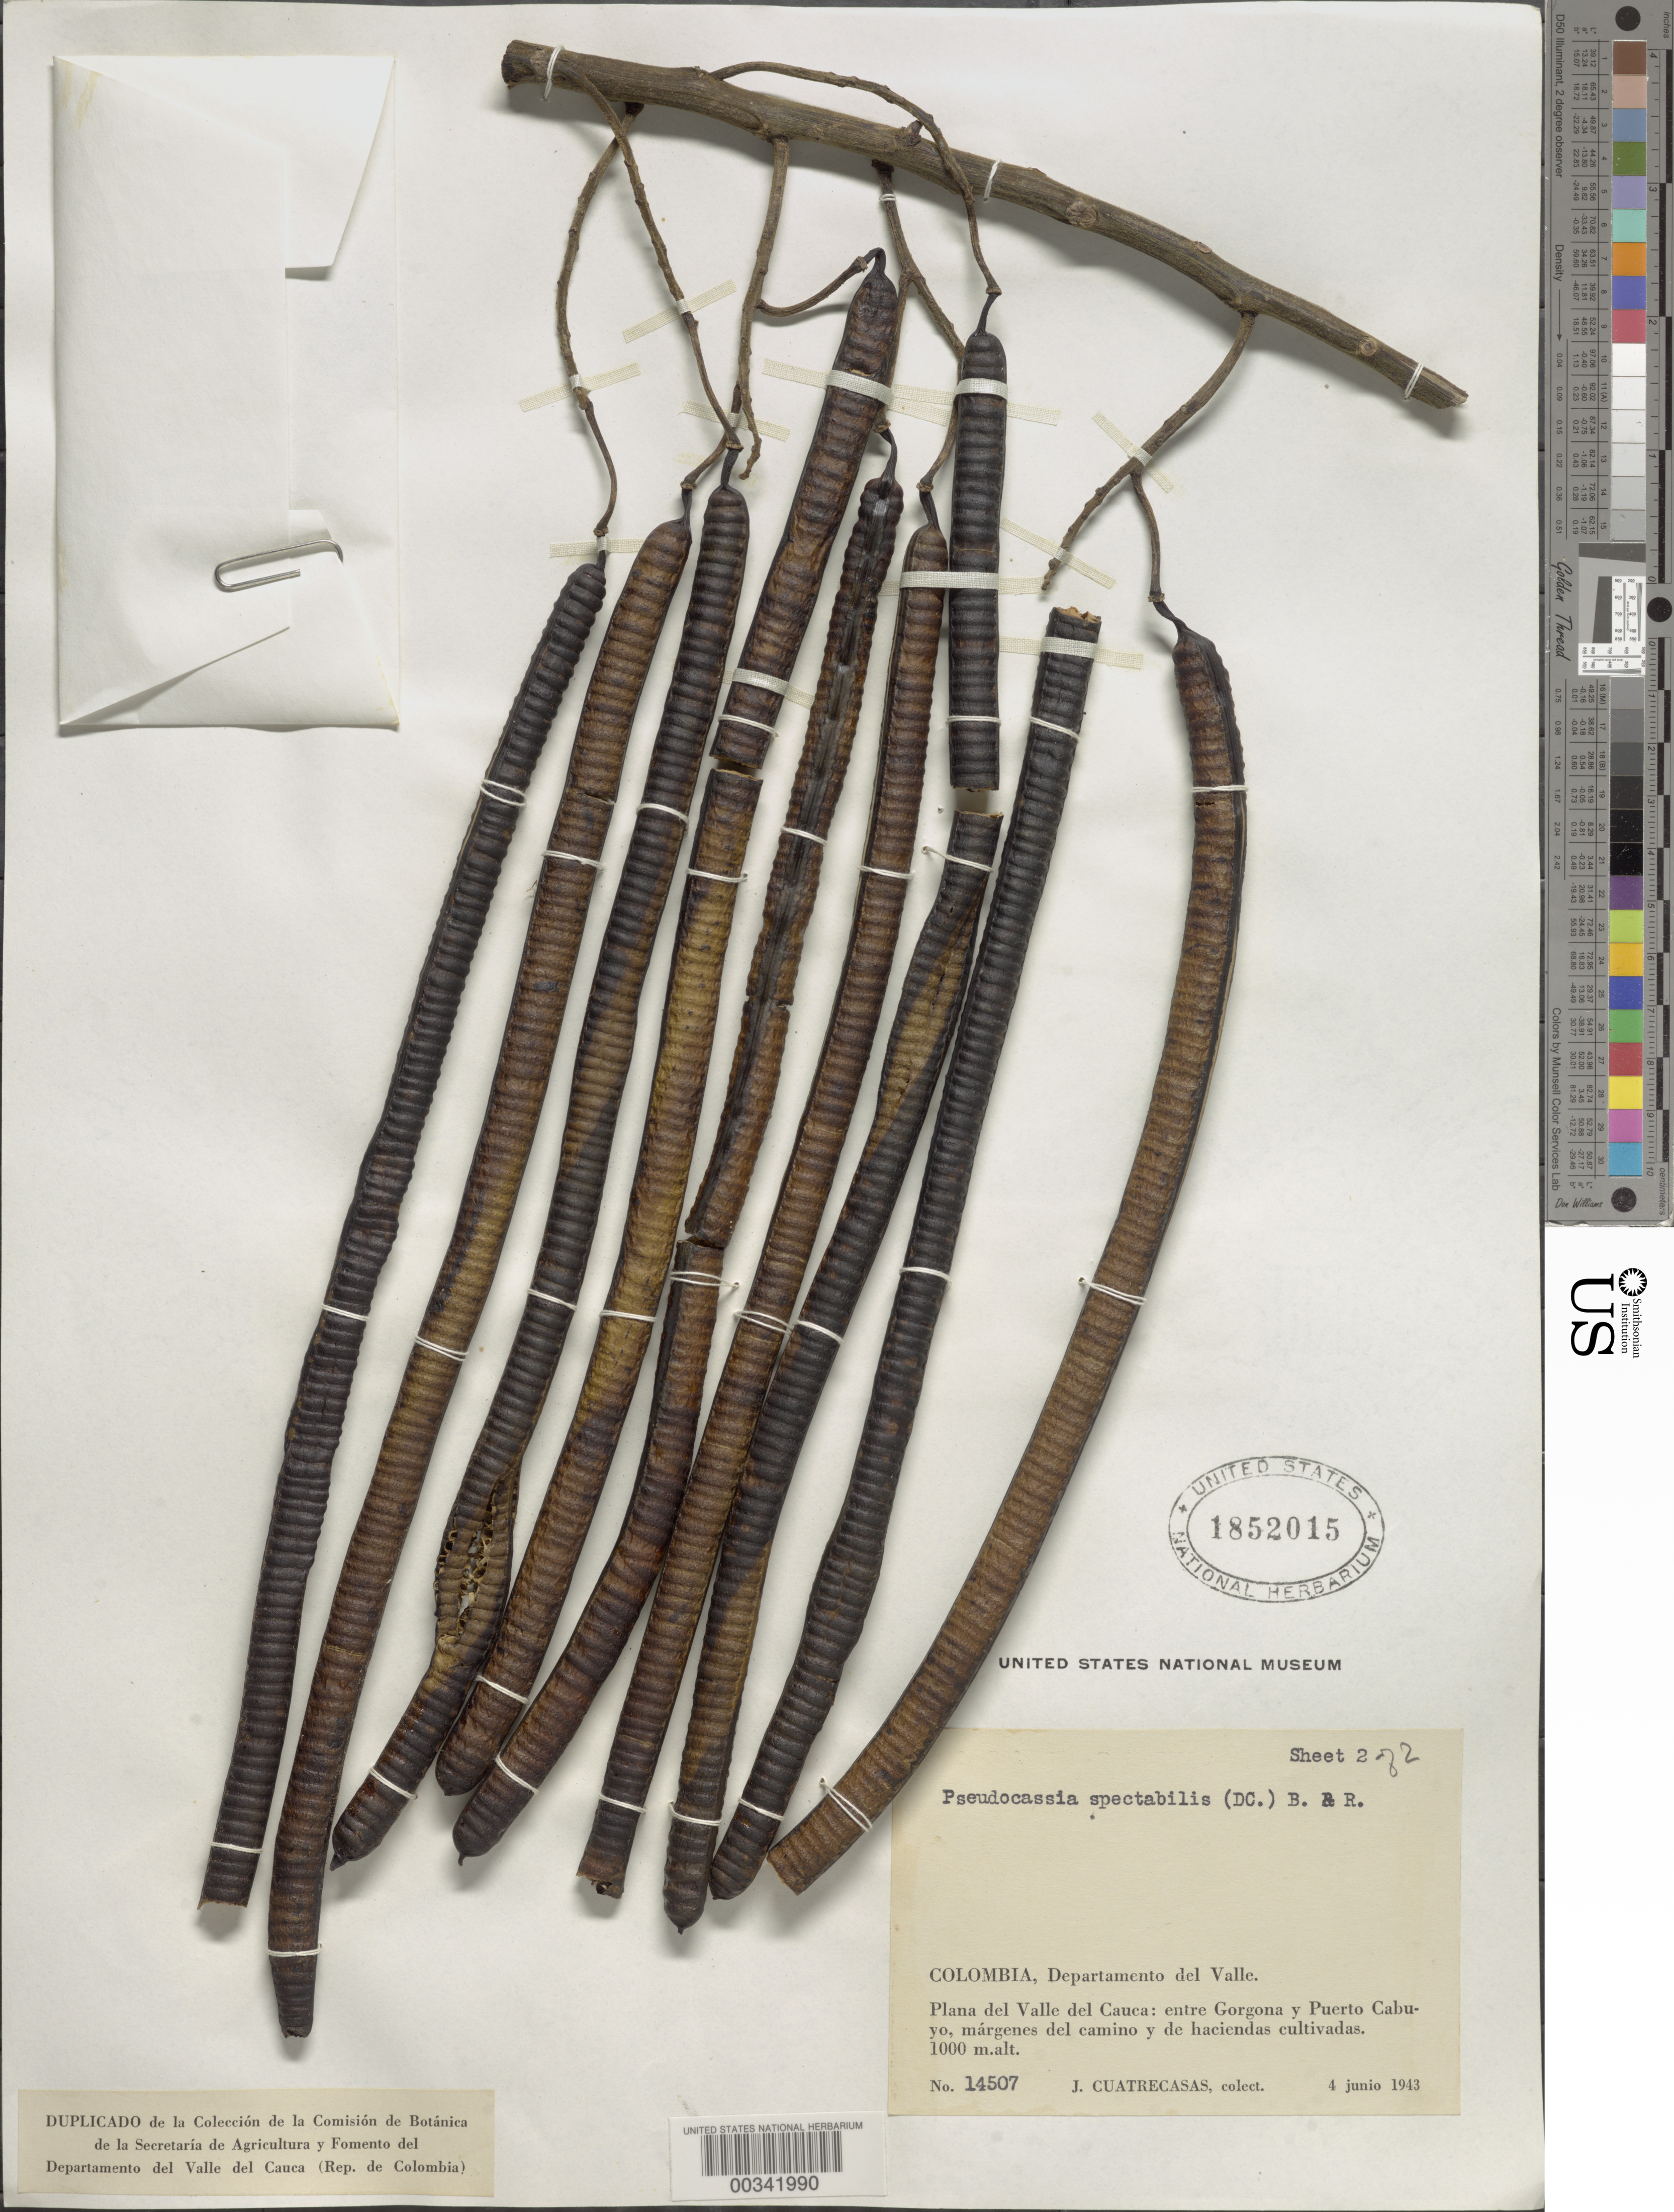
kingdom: Plantae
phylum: Tracheophyta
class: Magnoliopsida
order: Fabales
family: Fabaceae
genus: Senna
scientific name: Senna spectabilis var. spectabilis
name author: (DC.) H.S. Irwin & Barneby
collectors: J. Cuatrecasas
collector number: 14507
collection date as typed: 04 Jun 1943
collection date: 1943-06-04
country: Colombia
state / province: Valle del Cauca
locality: Plana del Valle del Cauca; entre Gorgona y Puerto Cabuyo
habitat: Margenes del camino y de haciendas cultivadas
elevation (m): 1000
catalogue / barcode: US 1852015